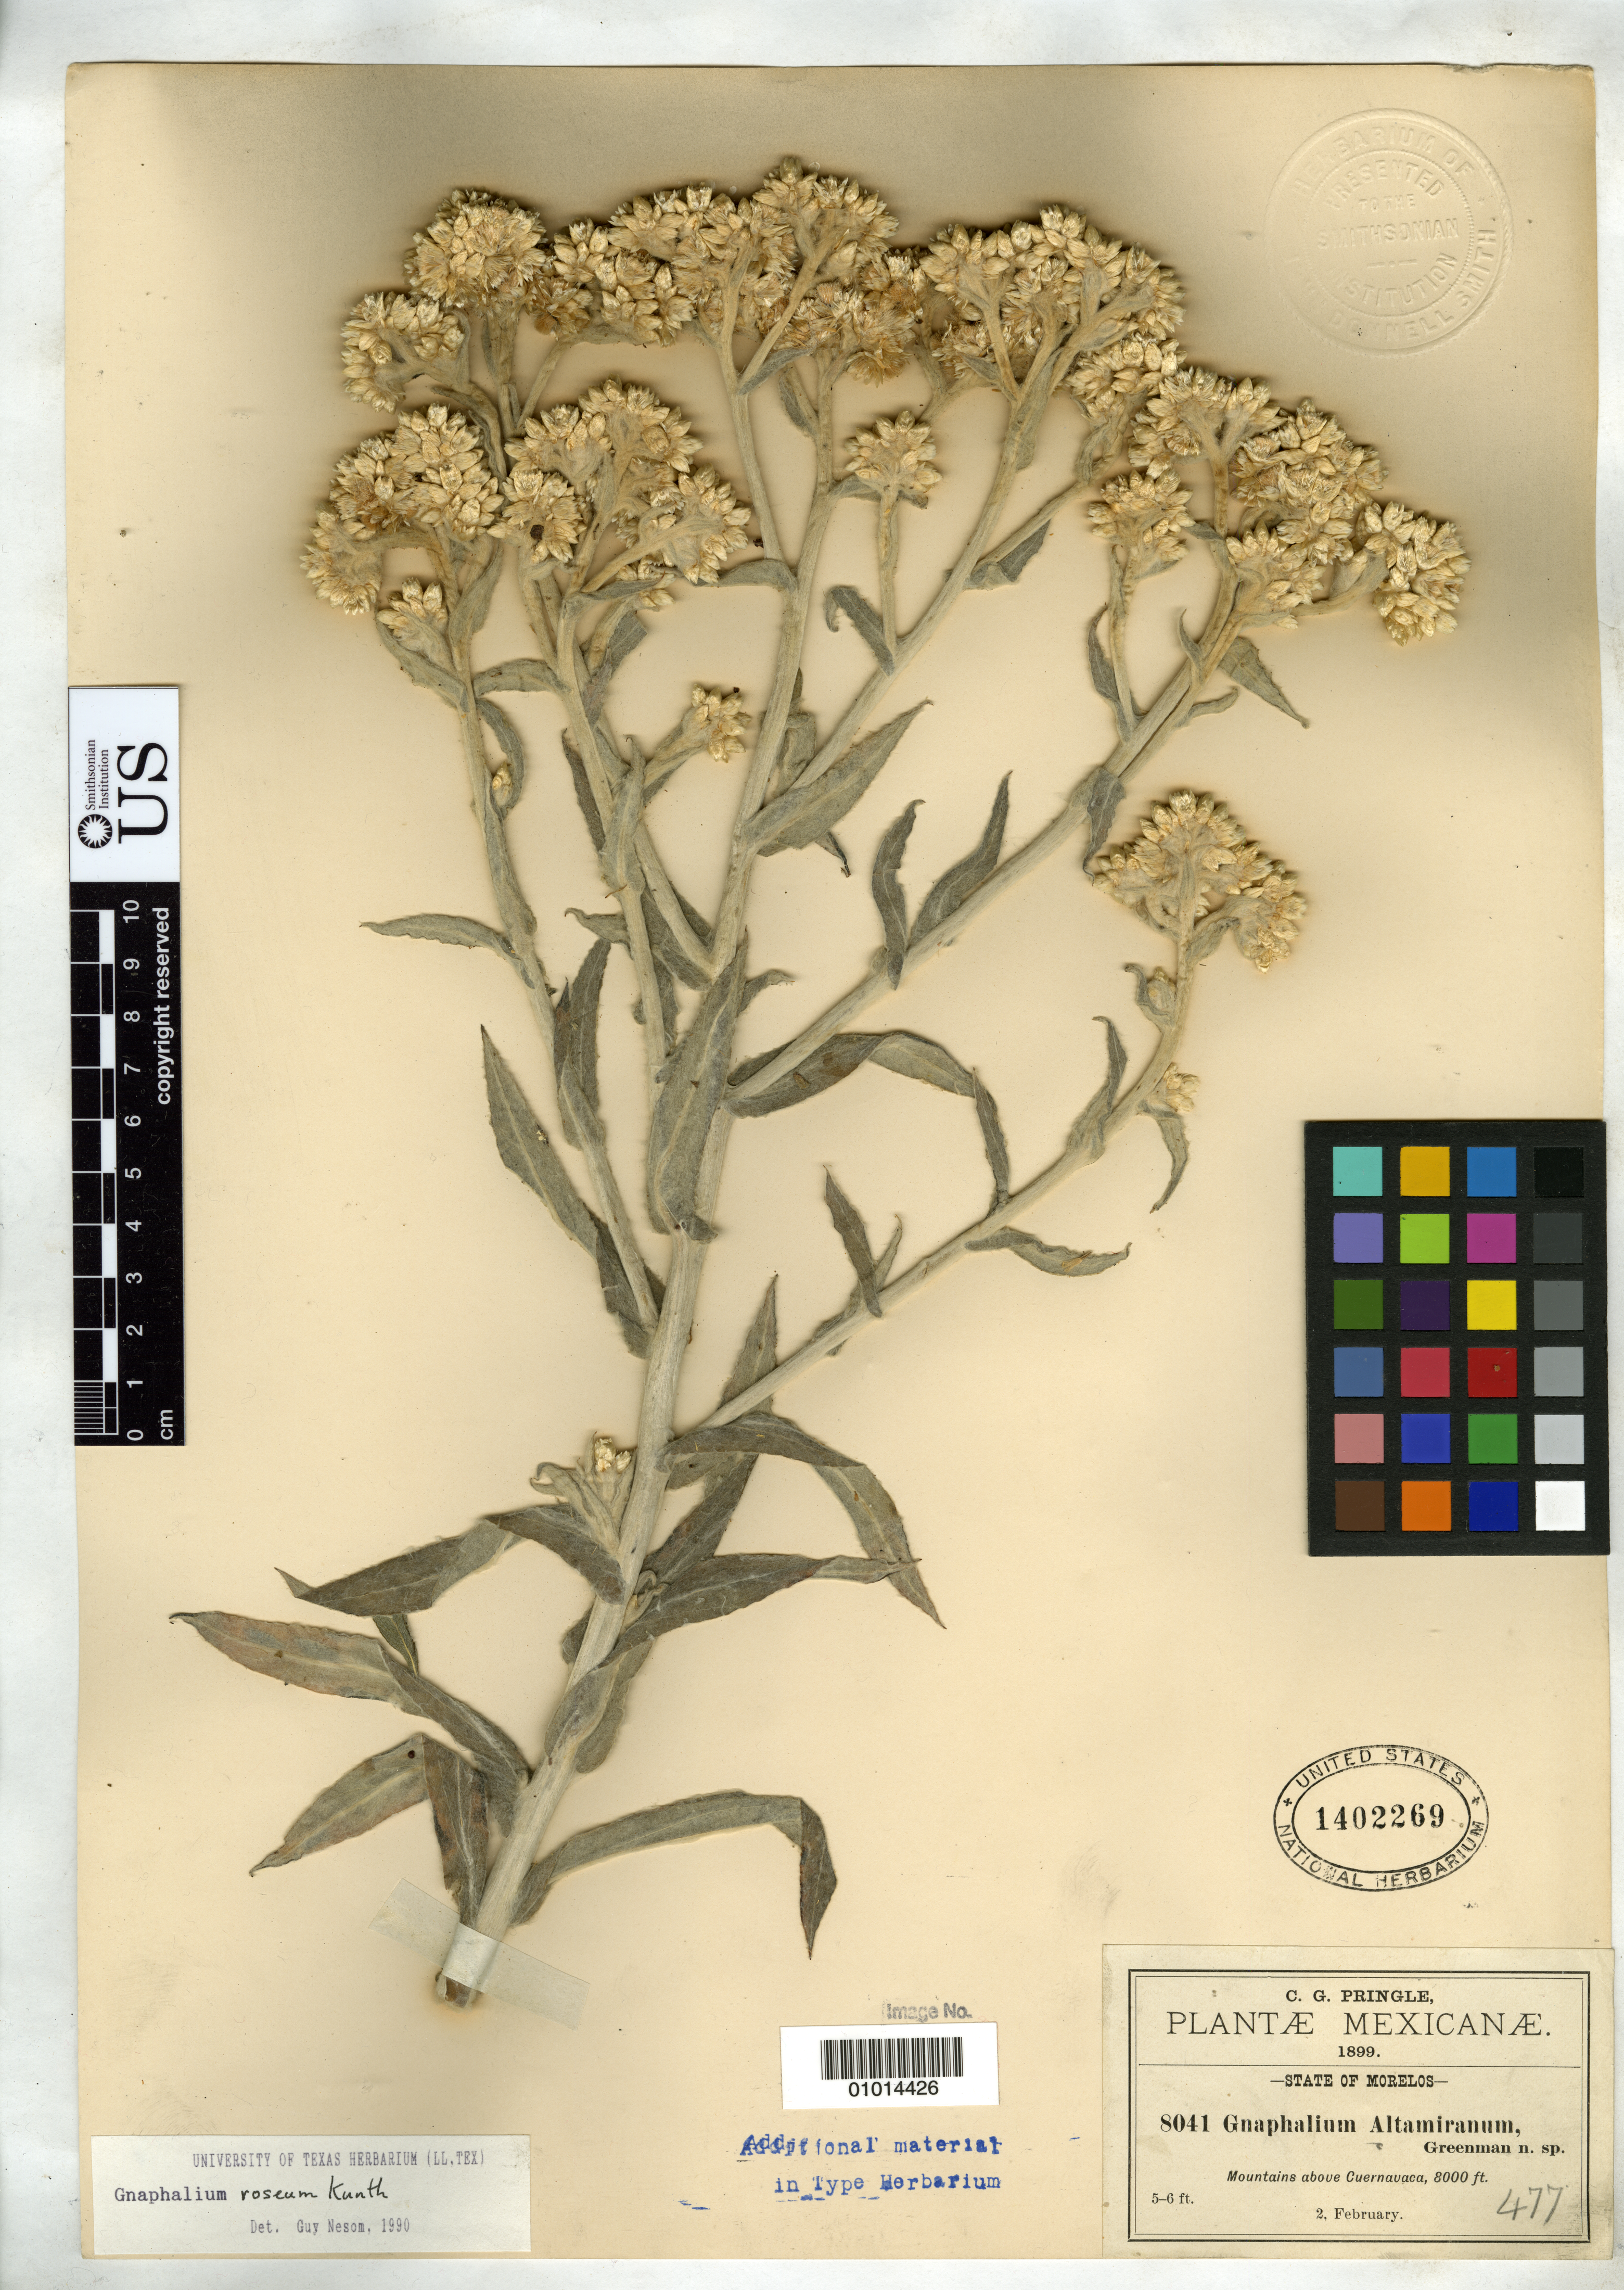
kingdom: Plantae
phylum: Tracheophyta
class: Magnoliopsida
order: Asterales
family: Asteraceae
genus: Gnaphalium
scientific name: Gnaphalium altamiranum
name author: Greenm.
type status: Isotype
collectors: C. G. Pringle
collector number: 8041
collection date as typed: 02 Feb 1899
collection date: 1899-02-02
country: Mexico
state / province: Morelos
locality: Mountains above Cuernavaca.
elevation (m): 2460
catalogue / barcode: US 1402269